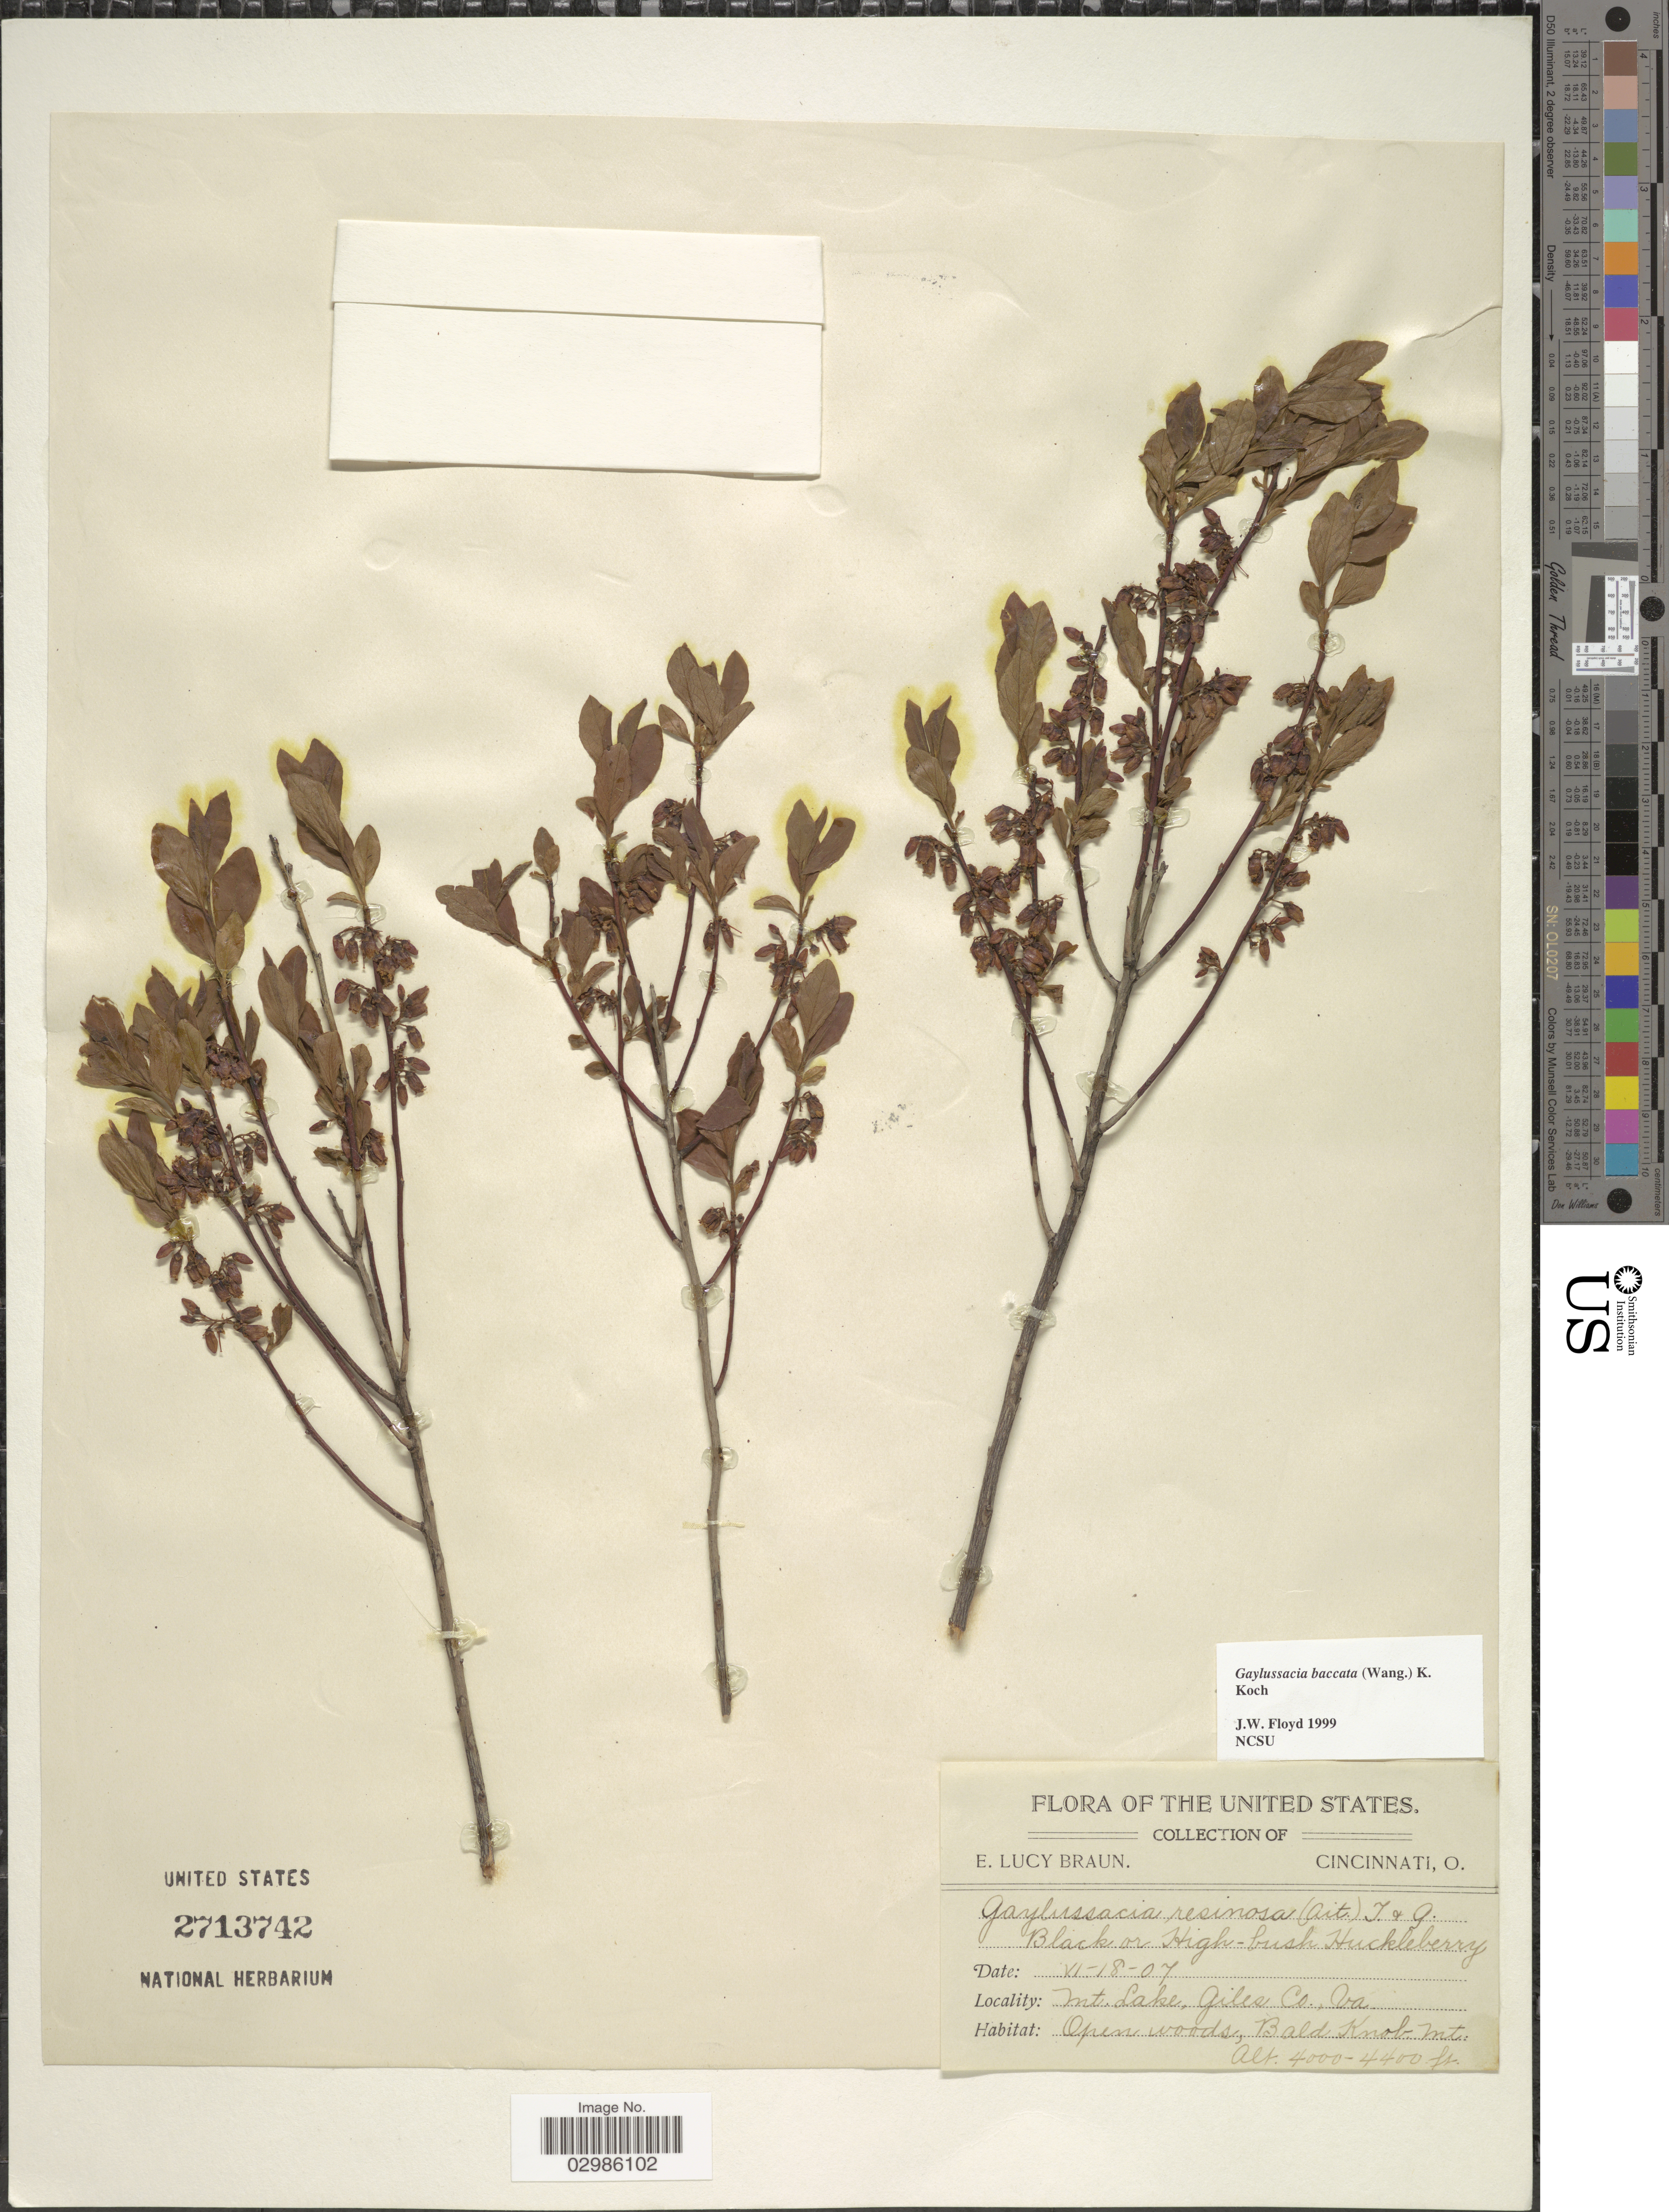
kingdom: Plantae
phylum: Tracheophyta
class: Magnoliopsida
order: Ericales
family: Ericaceae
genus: Gaylussacia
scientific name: Gaylussacia baccata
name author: (Wangenh.) K. Koch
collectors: E. L. Braun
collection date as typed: Transcribed d/m/y: 18/6/7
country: United States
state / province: Virginia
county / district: Giles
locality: Mt Lake, Giles Co. Open woods, Bald Knob Mt.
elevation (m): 1219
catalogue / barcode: US 2713742